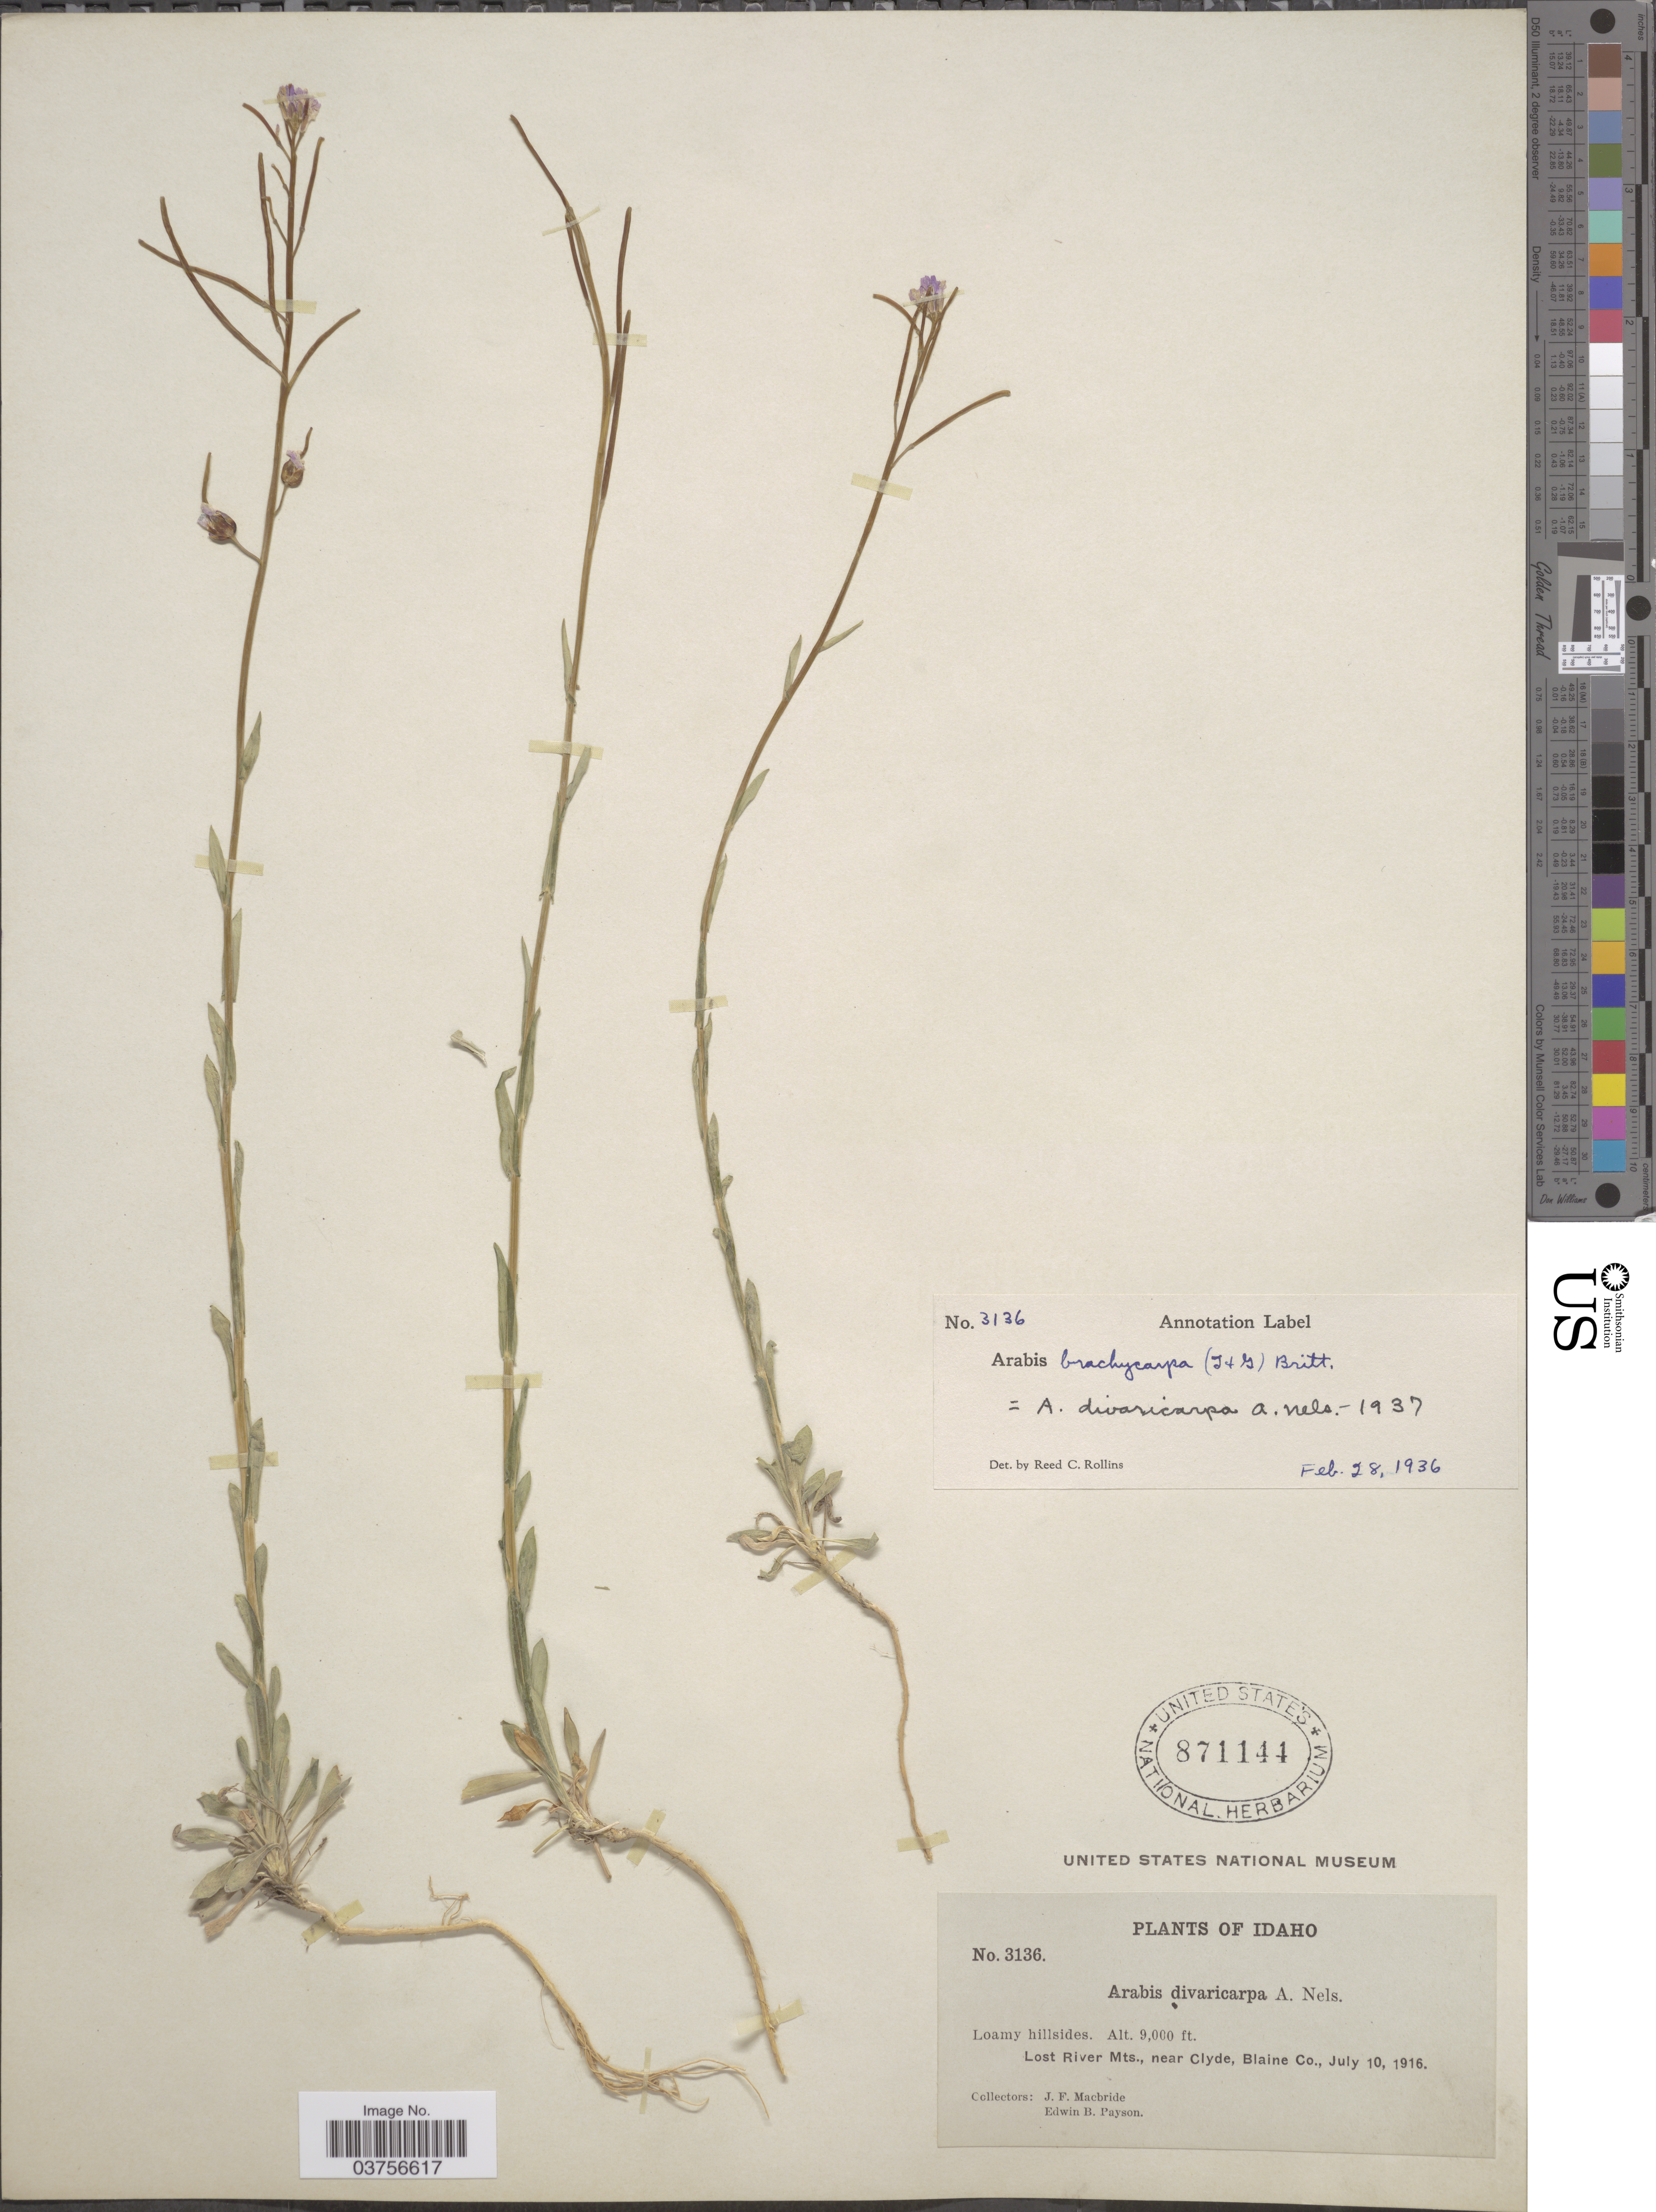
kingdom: Plantae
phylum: Tracheophyta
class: Magnoliopsida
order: Brassicales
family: Brassicaceae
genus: Arabis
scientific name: Arabis divaricarpa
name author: A. Nelson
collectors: J. F. Macbride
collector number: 3136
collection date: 1916-07-10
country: United States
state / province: Idaho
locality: Lost River Mts., near Clyde, Blaine Co.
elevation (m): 2743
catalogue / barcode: US 871144